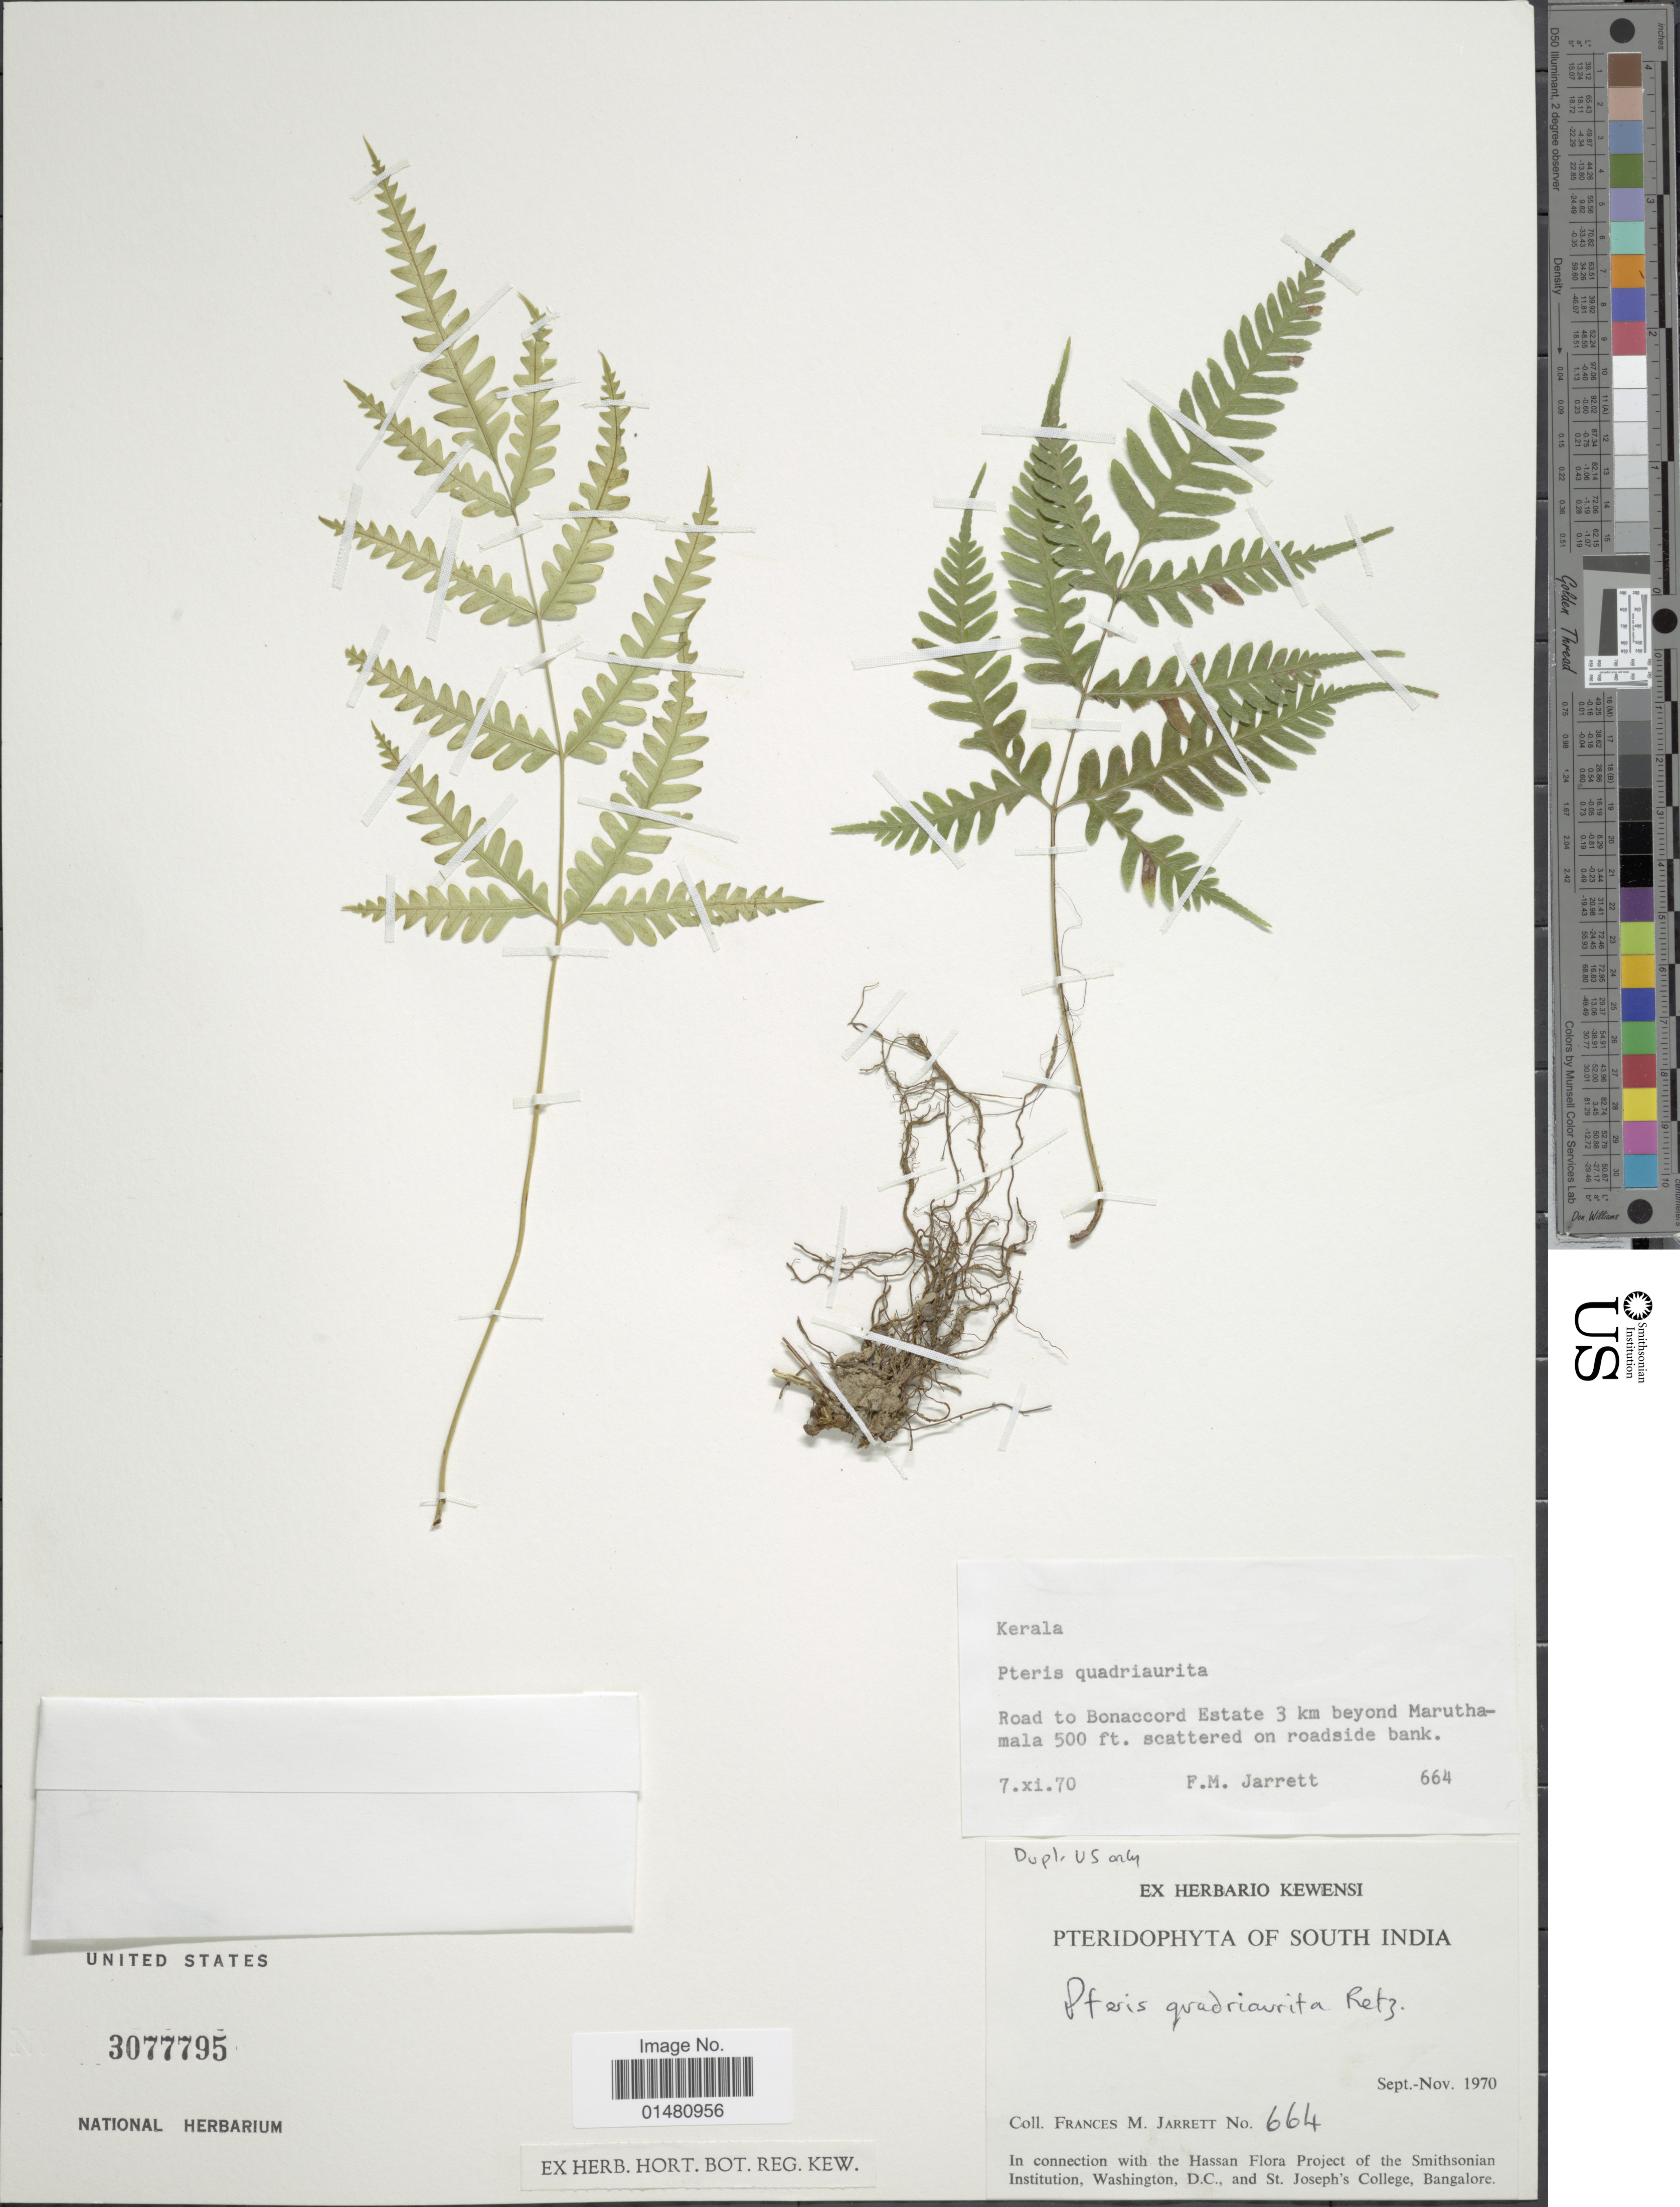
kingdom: Plantae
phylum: Tracheophyta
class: Polypodiopsida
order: Polypodiales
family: Pteridaceae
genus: Pteris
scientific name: Pteris quadriaurita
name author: Retz.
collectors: F. M. Jarrett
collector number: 664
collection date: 1970-11-07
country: India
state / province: Kerala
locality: Road to Bonaccord Estate 3 km beyond Maruthamala, South India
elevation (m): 152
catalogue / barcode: US 3077795